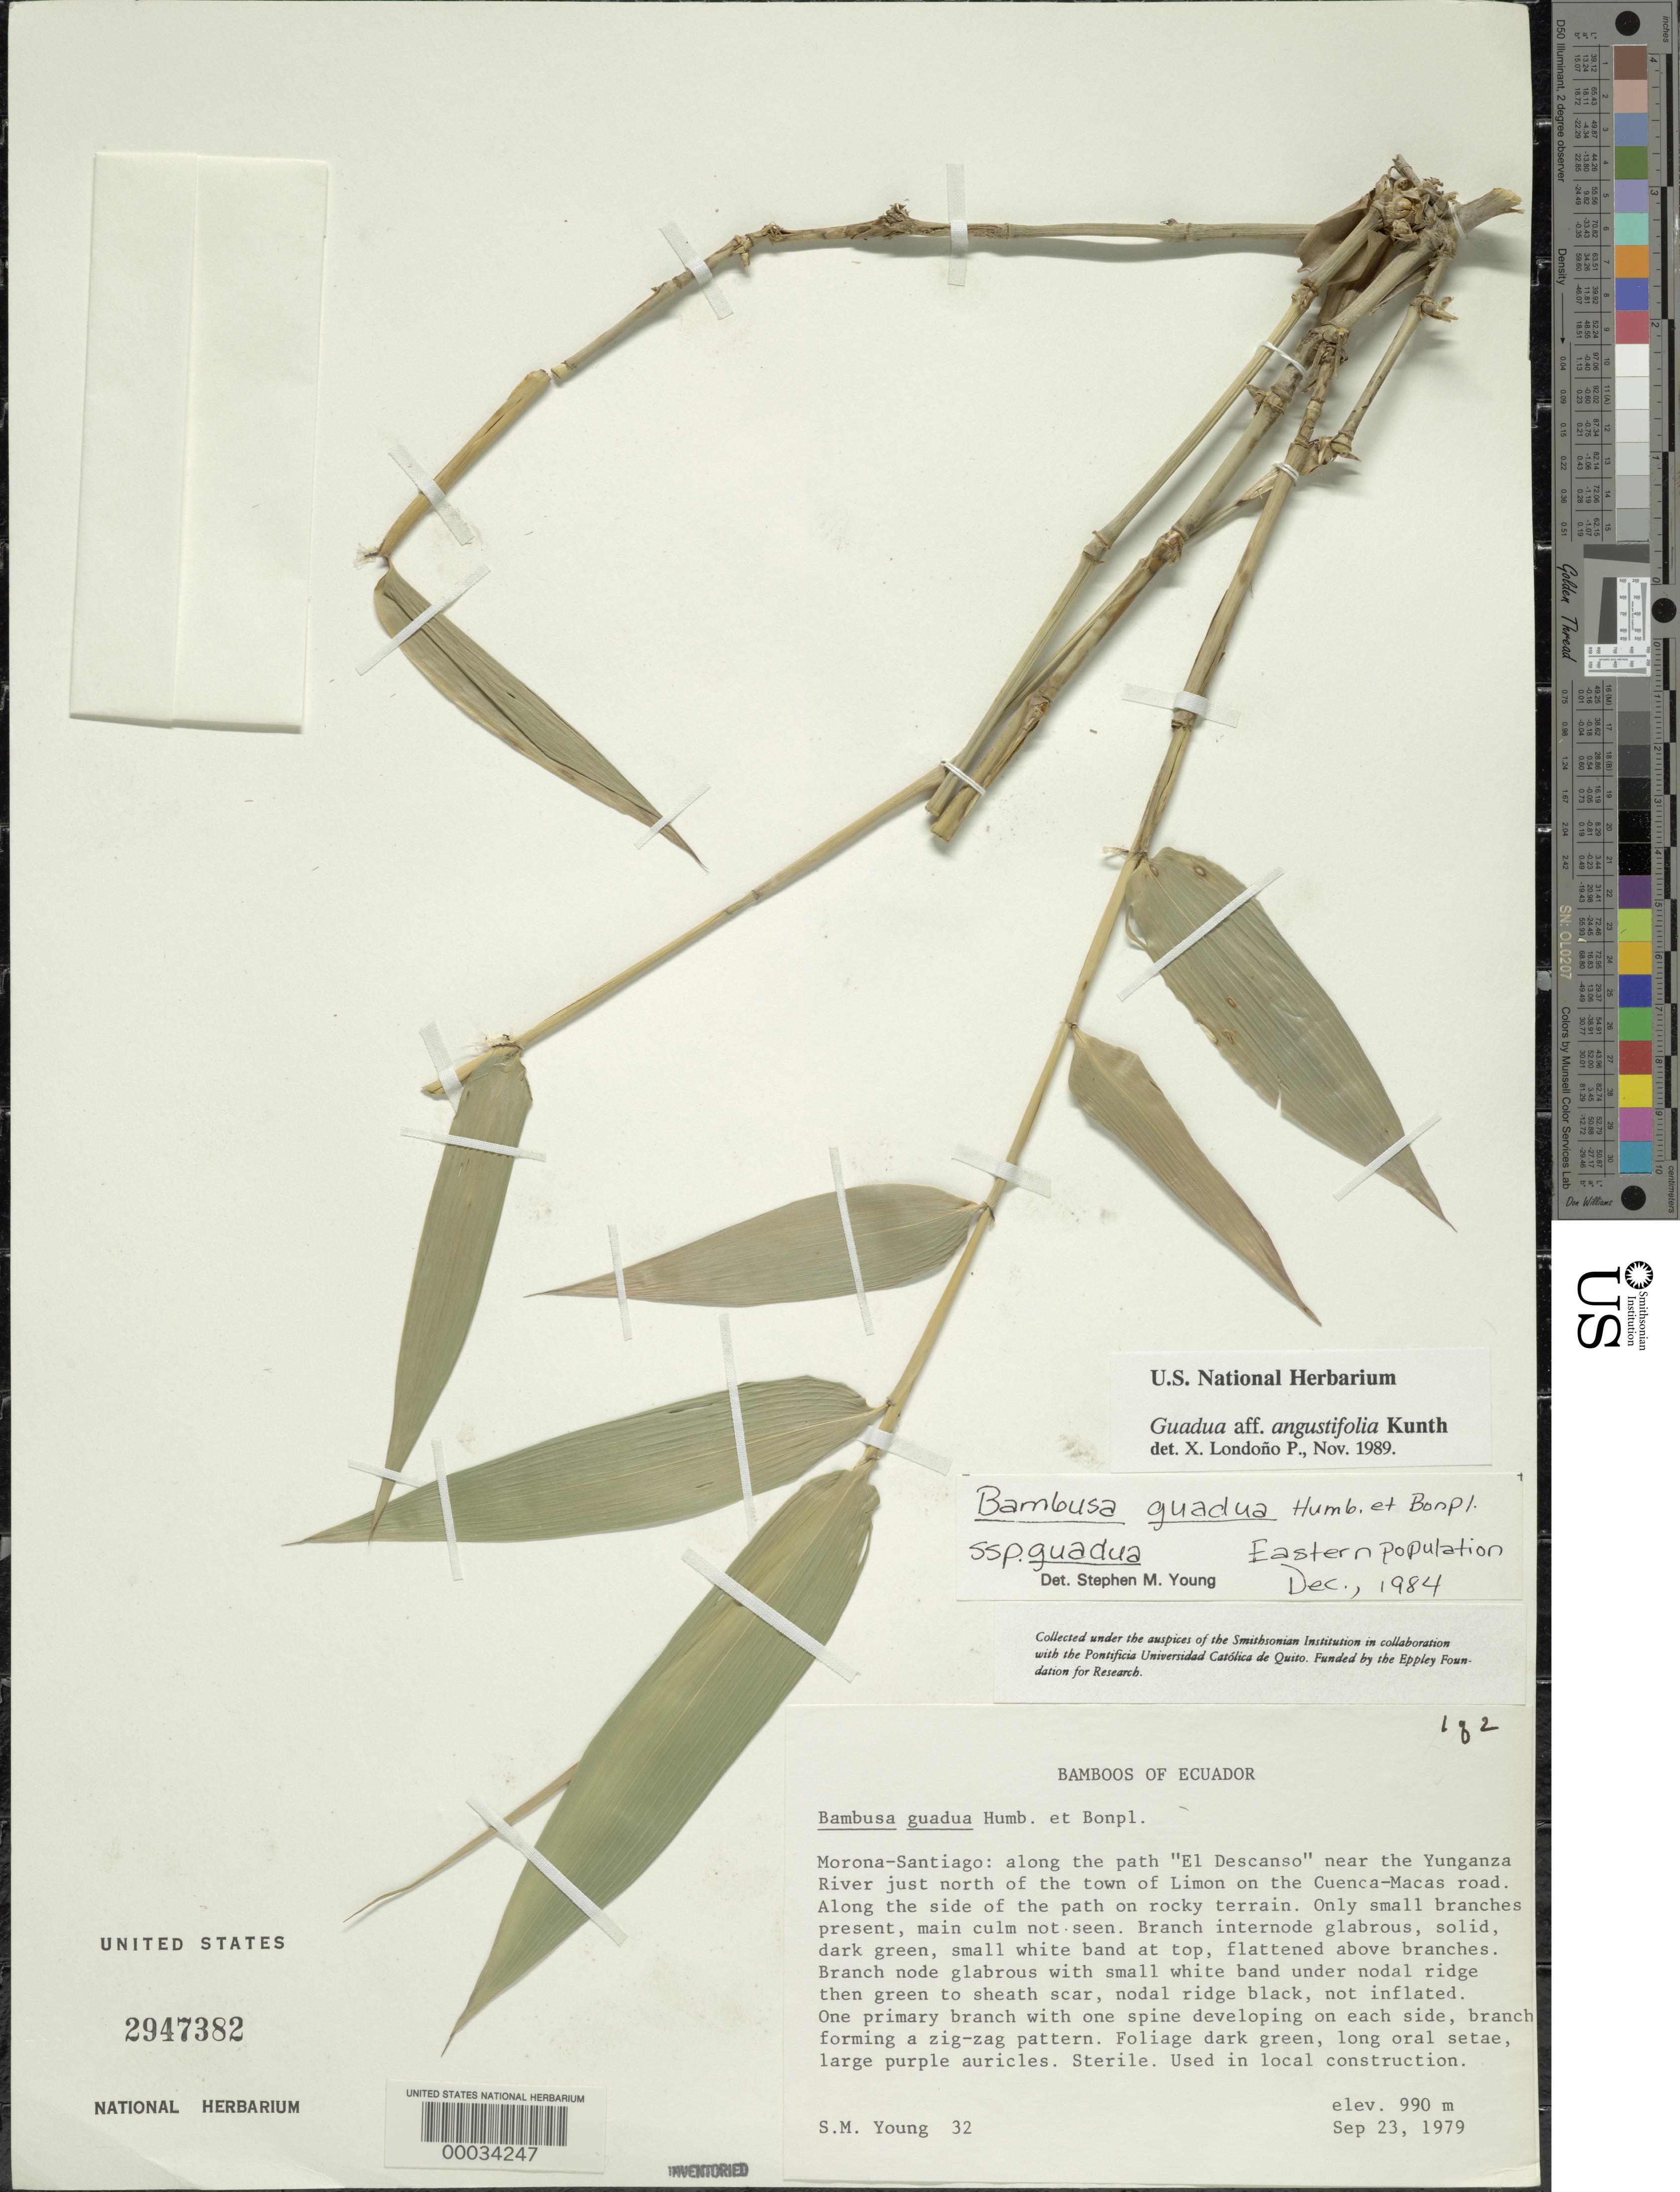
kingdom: Plantae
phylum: Tracheophyta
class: Liliopsida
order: Poales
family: Poaceae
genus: Guadua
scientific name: Guadua angustifolia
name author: Kunth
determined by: Londoño, X., (TULV), Jardin Botanico "Juan Maria Cespedes"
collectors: S. Young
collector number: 32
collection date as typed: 23 Sep 1979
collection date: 1979-09-23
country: Ecuador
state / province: Morona-Santiago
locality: Along the path "el descanso" near the yunganza River just N of town of Limon on the Cuenca-macas road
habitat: Along side of path on rocky terrain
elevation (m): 990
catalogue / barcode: US 2947382